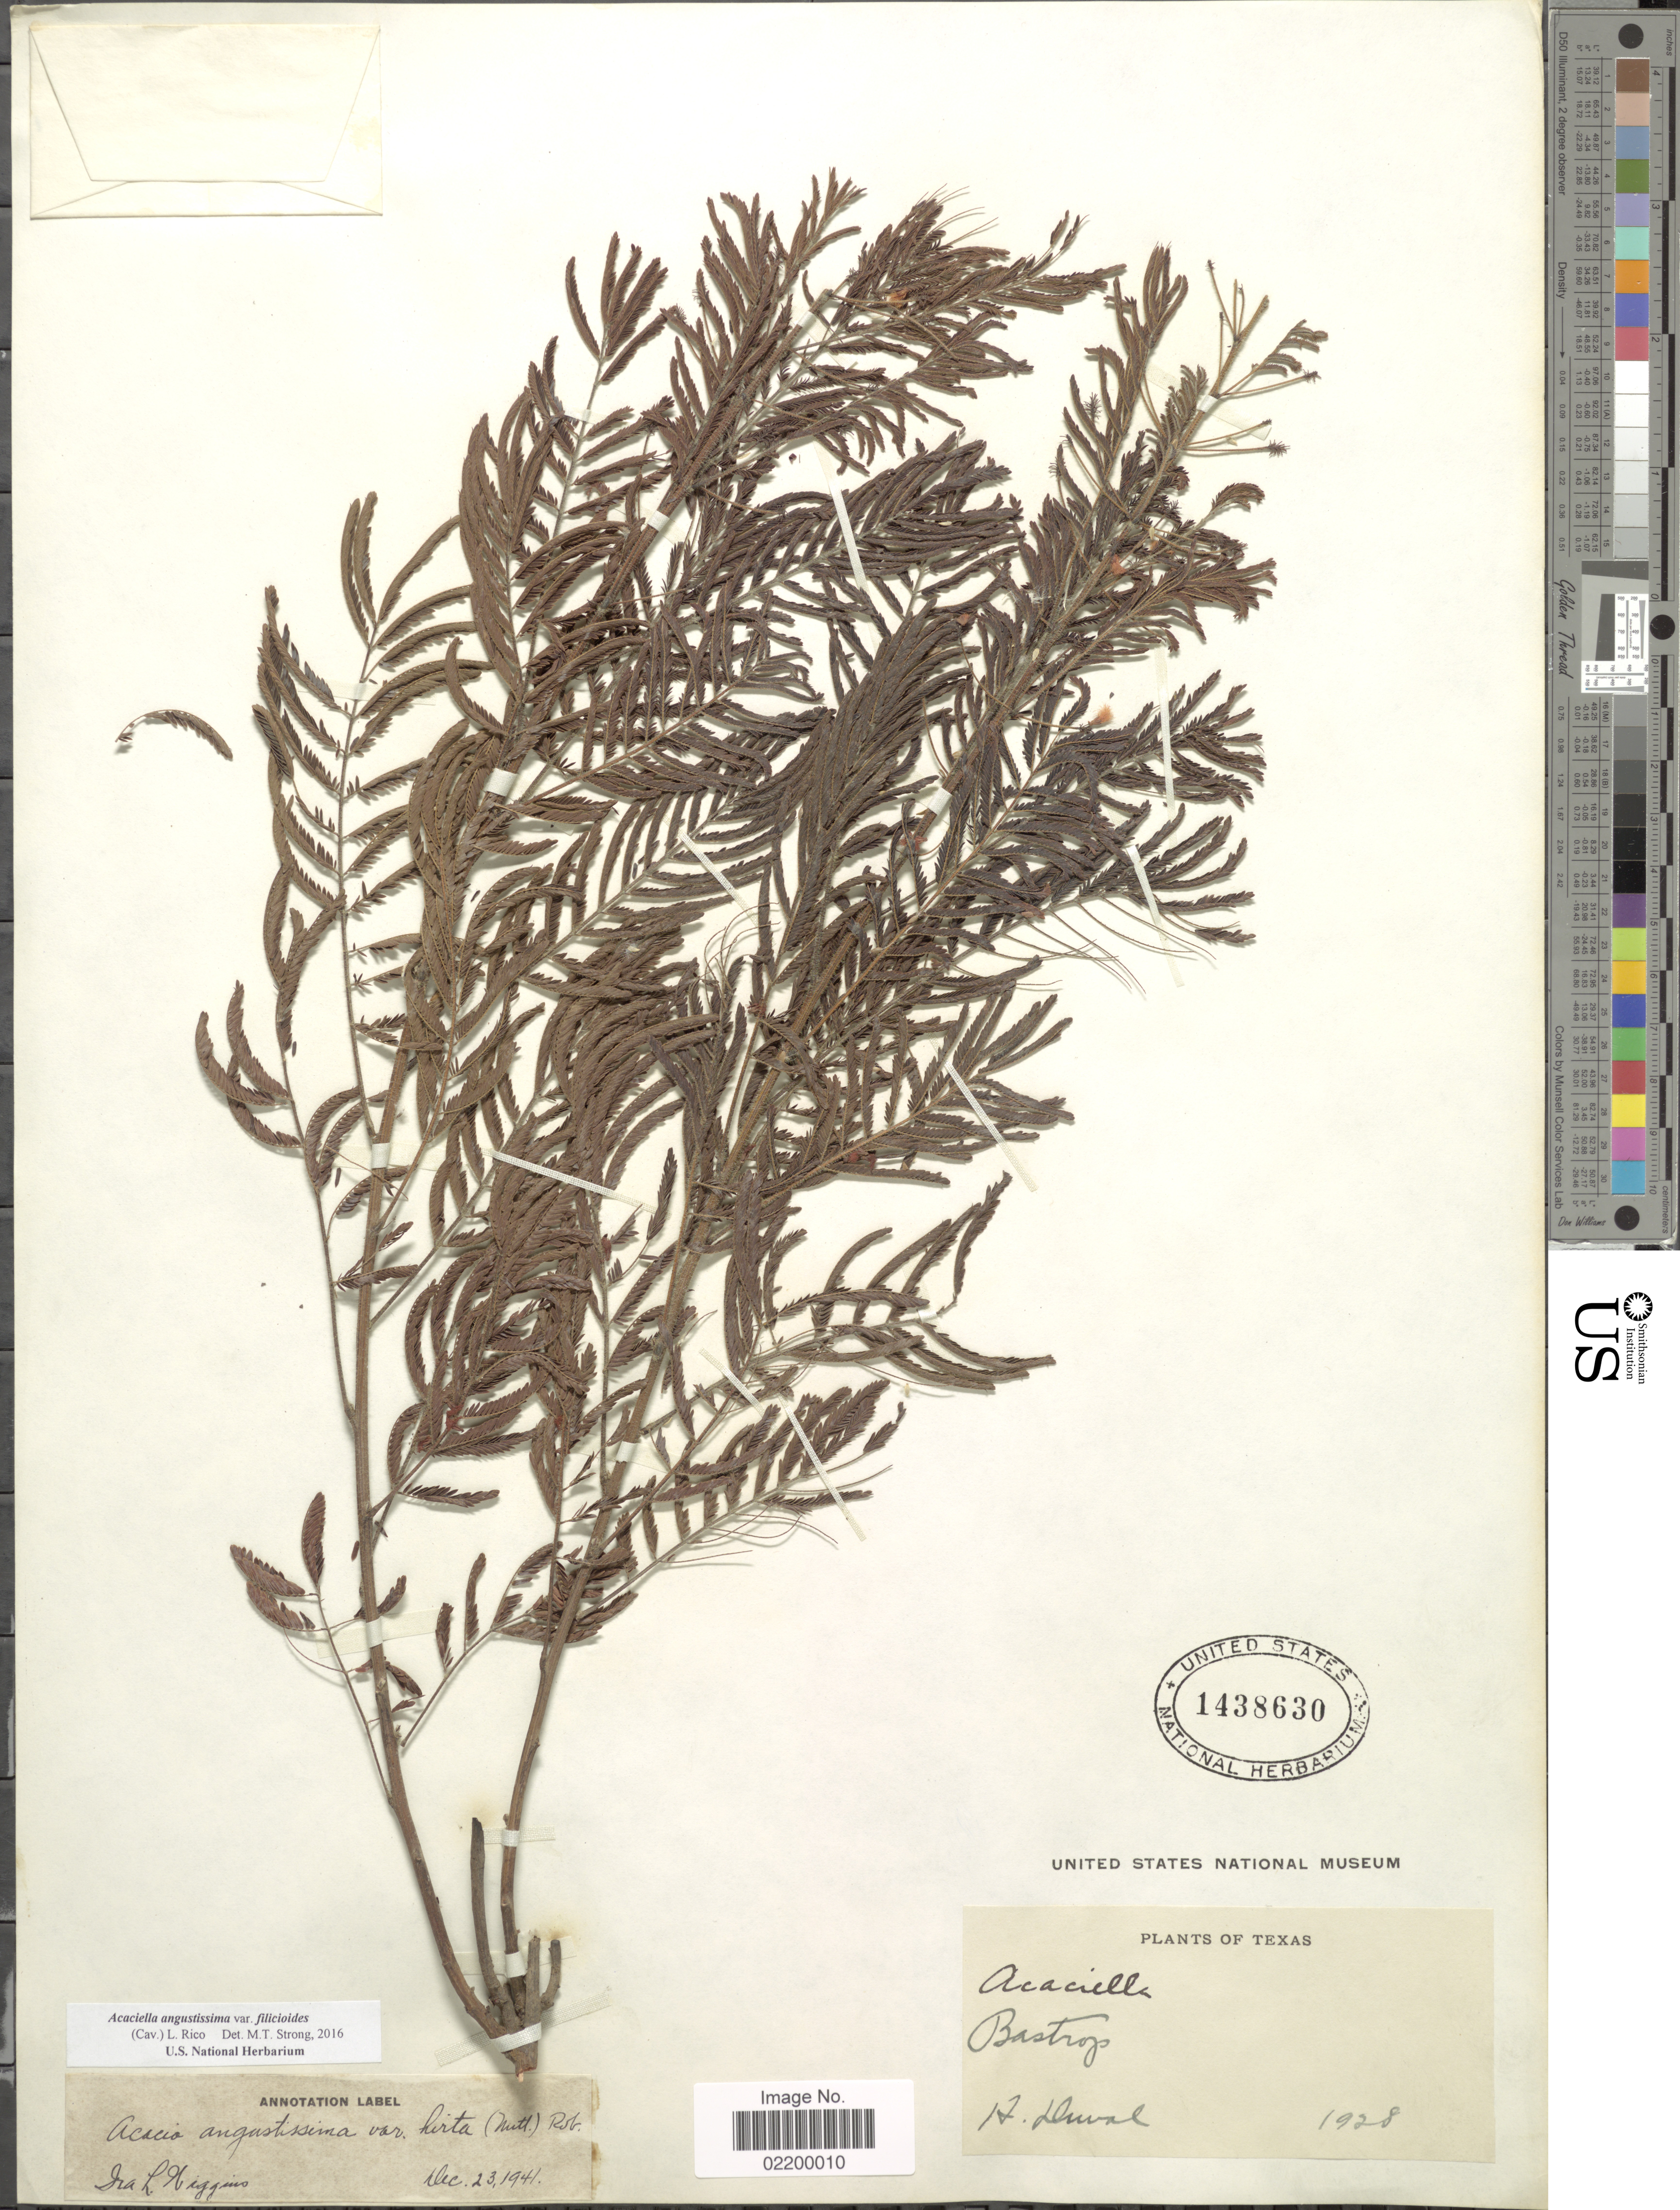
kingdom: Plantae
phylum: Tracheophyta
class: Magnoliopsida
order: Fabales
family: Fabaceae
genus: Acaciella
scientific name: Acaciella angustissima var. filicioides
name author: (Cav.) L. Rico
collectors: H. Duval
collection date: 1928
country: United States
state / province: Texas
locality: Bastrogs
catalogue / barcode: US 1438630